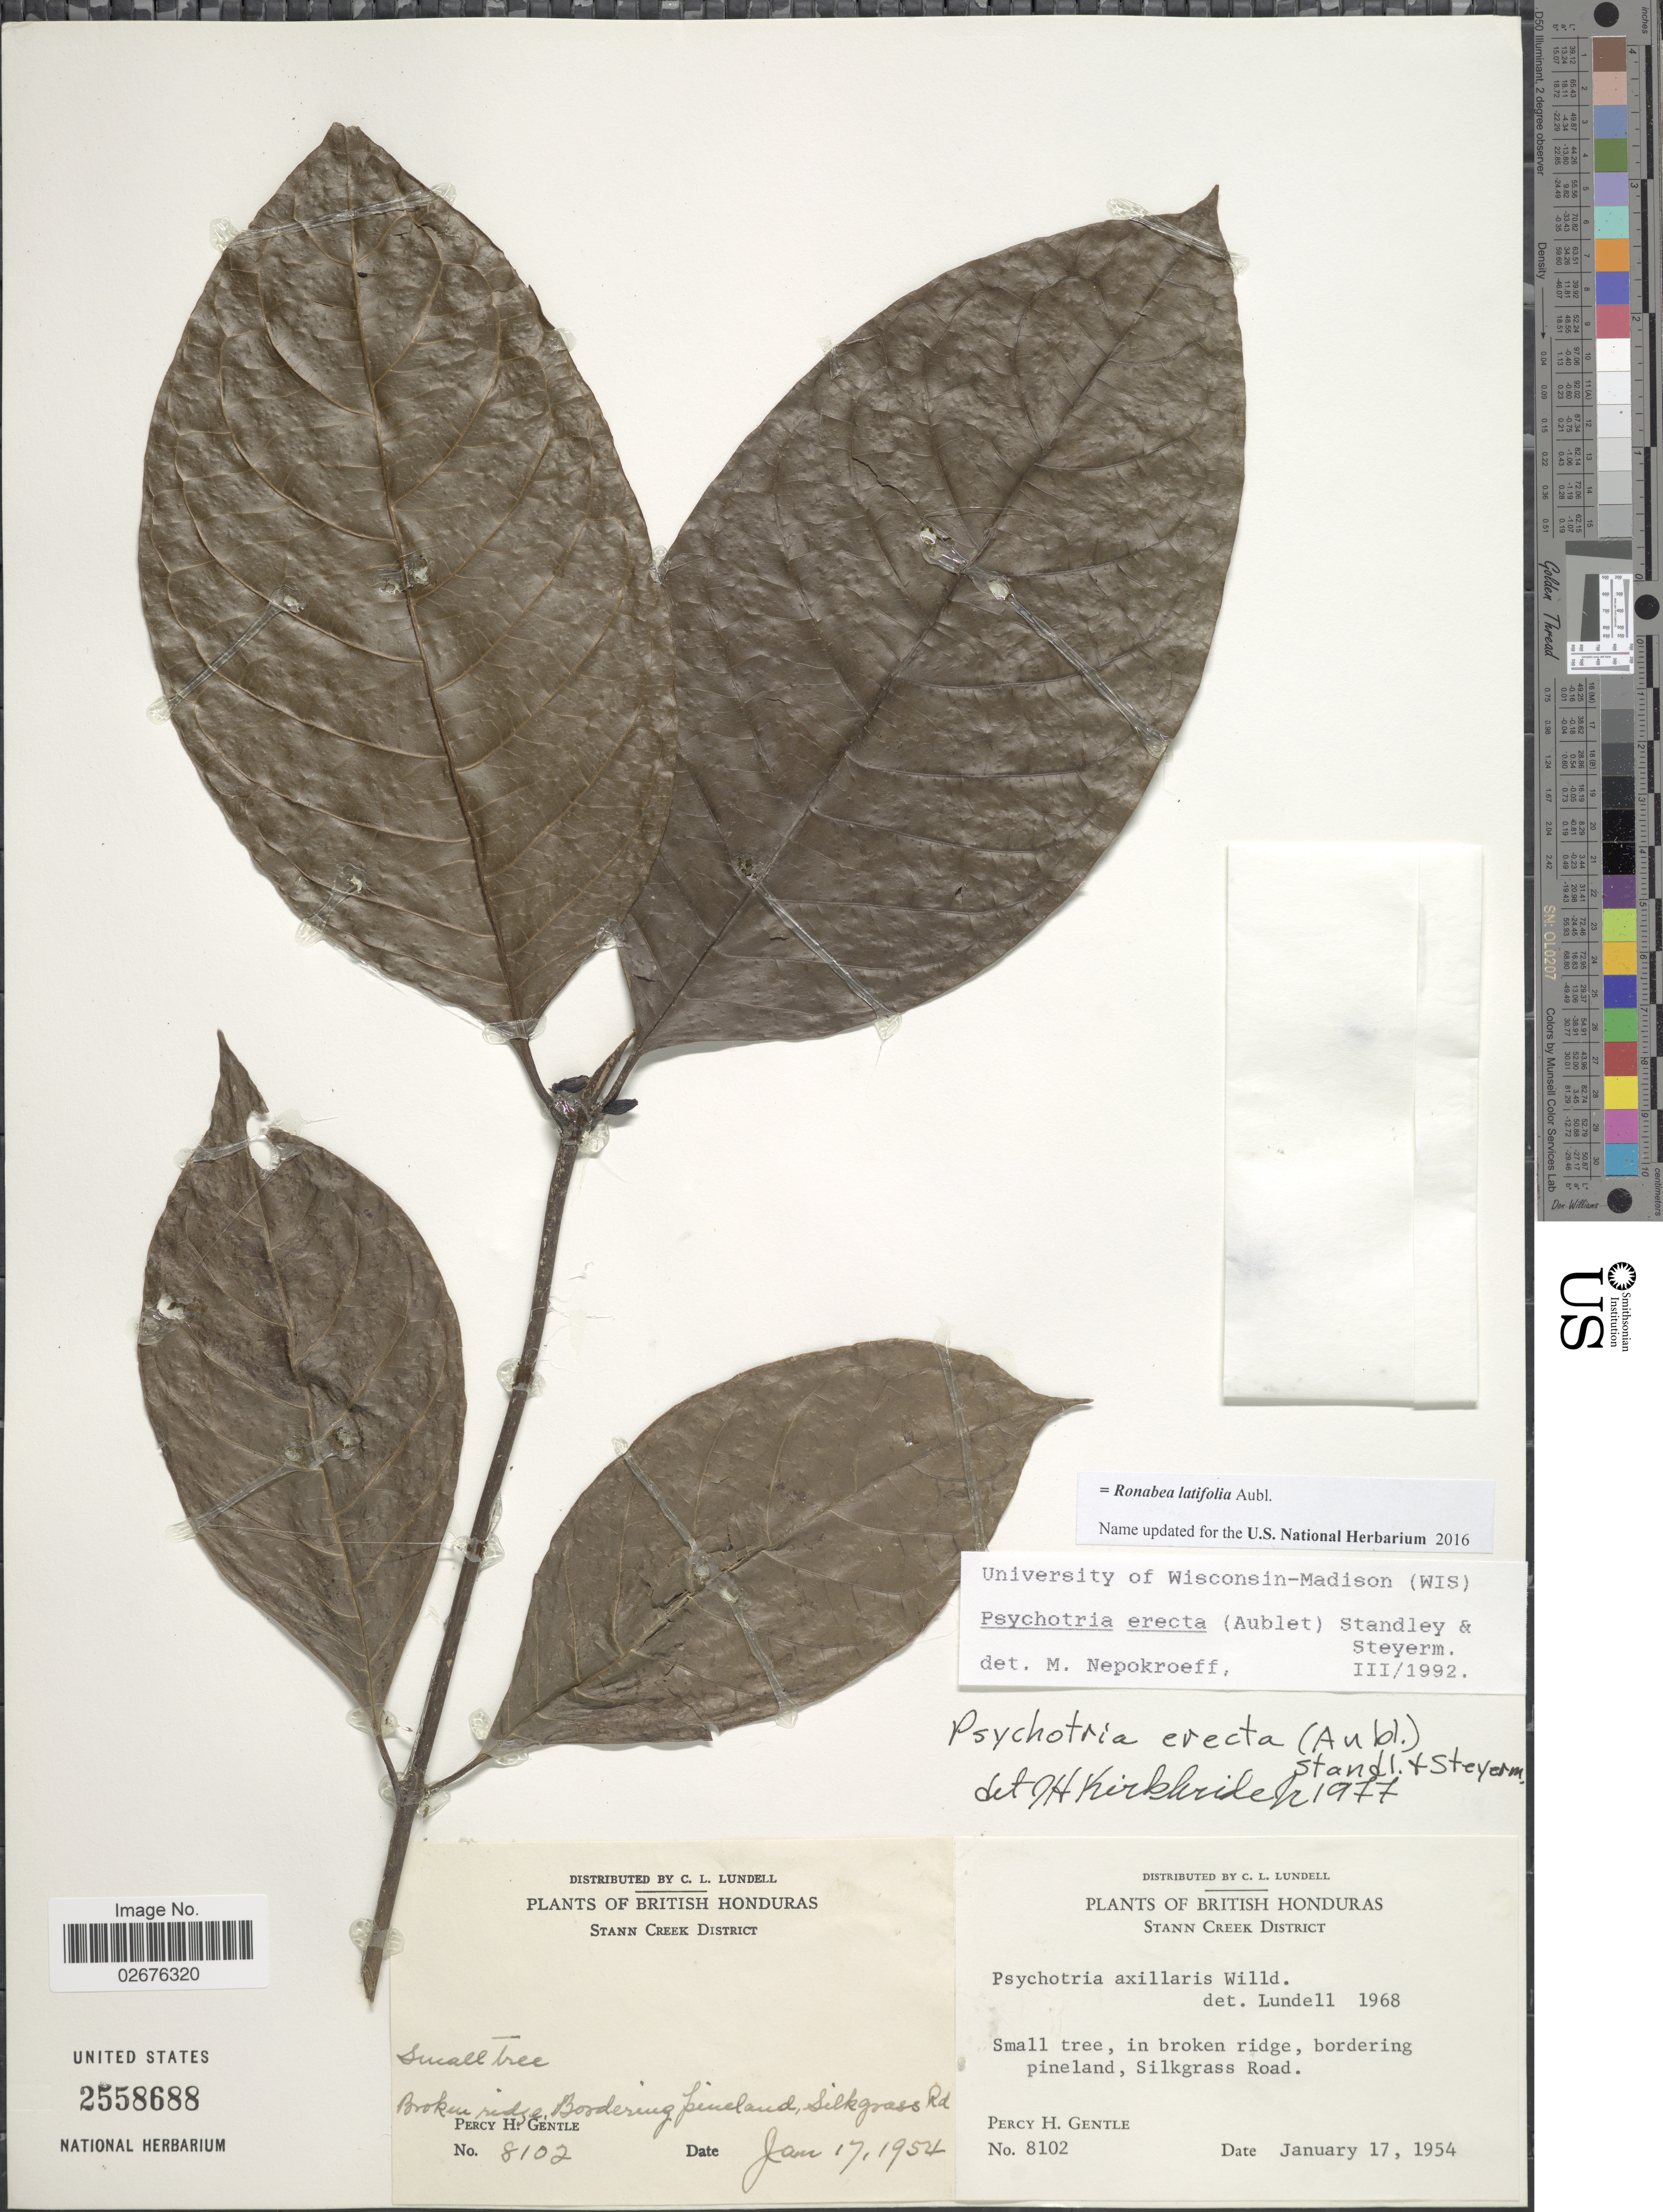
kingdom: Plantae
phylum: Tracheophyta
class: Magnoliopsida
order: Gentianales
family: Rubiaceae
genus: Ronabea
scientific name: Ronabea latifolia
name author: Aubl.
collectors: P. H. Gentle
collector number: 8102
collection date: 1954-01-17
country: Belize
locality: British Honduras. Stann Creek District. Small tree, in broken ridge, bordering pineland, Silkgrass Road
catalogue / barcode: US 2558688